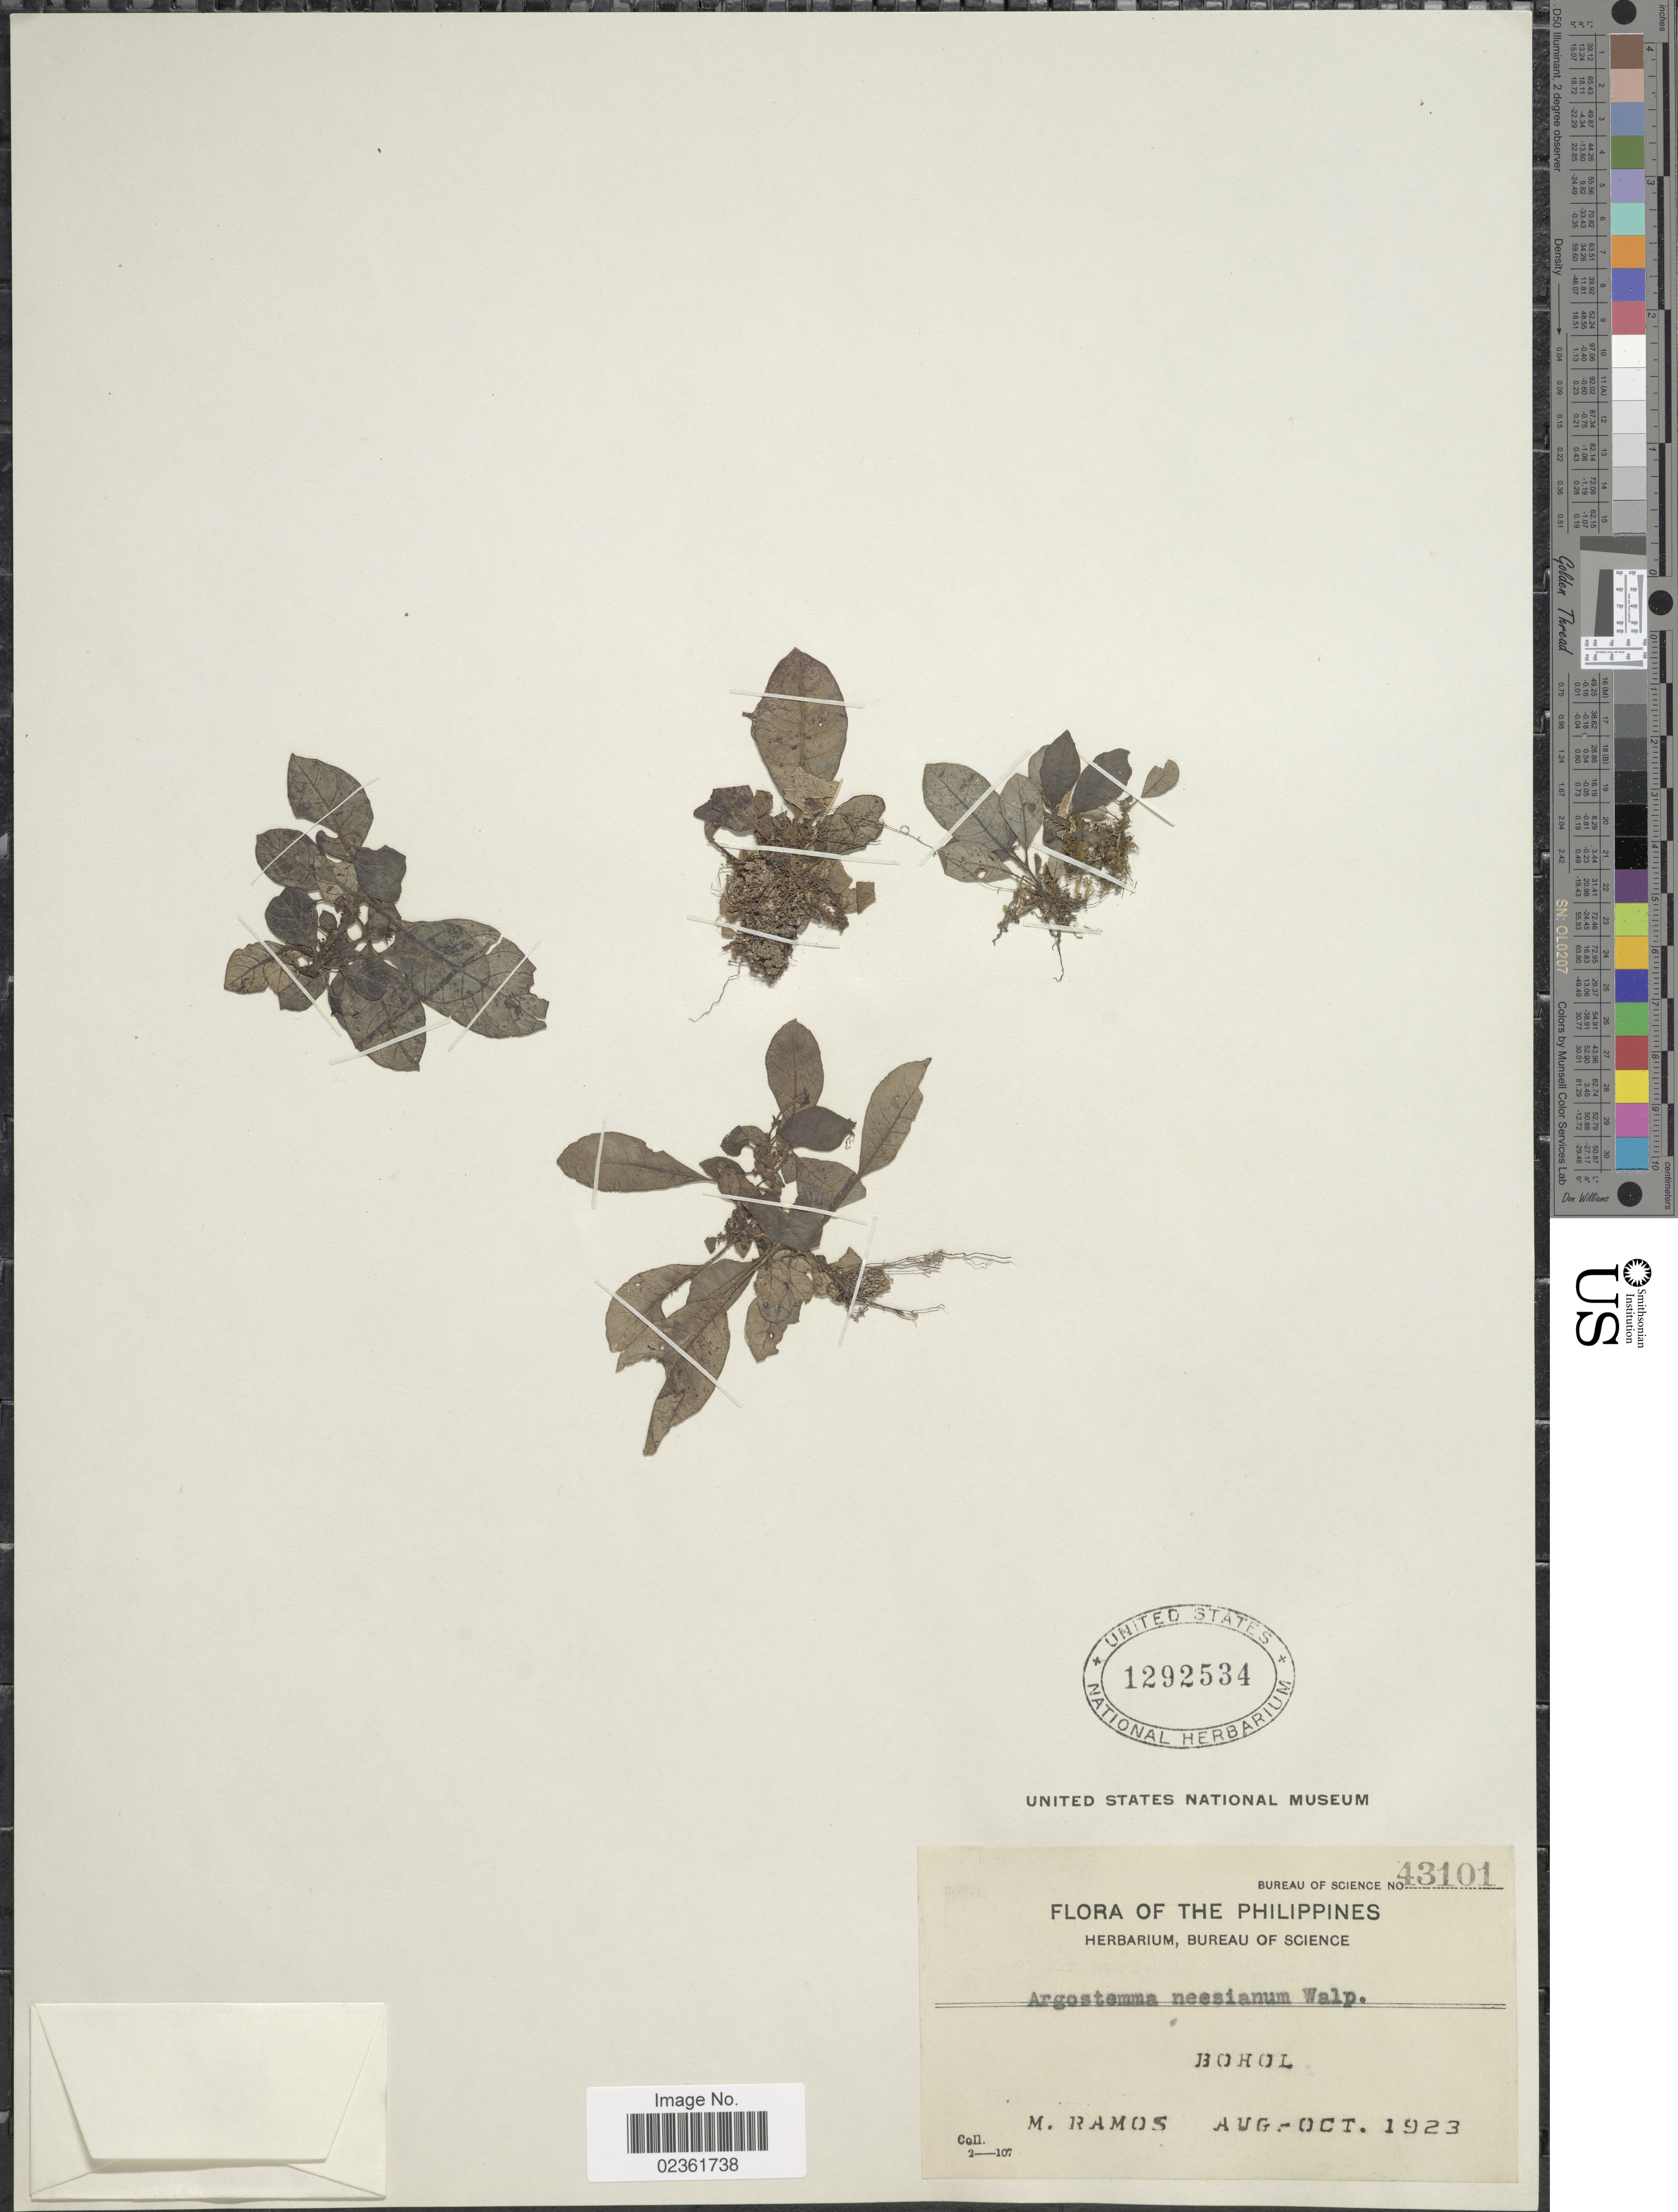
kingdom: Plantae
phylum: Tracheophyta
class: Magnoliopsida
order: Gentianales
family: Rubiaceae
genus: Argostemma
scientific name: Argostemma neesianum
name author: Walp.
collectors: M. Ramos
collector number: Bureau of Science 43101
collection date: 1923-08/1923-10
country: Philippines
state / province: Central Visayas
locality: Bohol.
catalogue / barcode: US 1292534